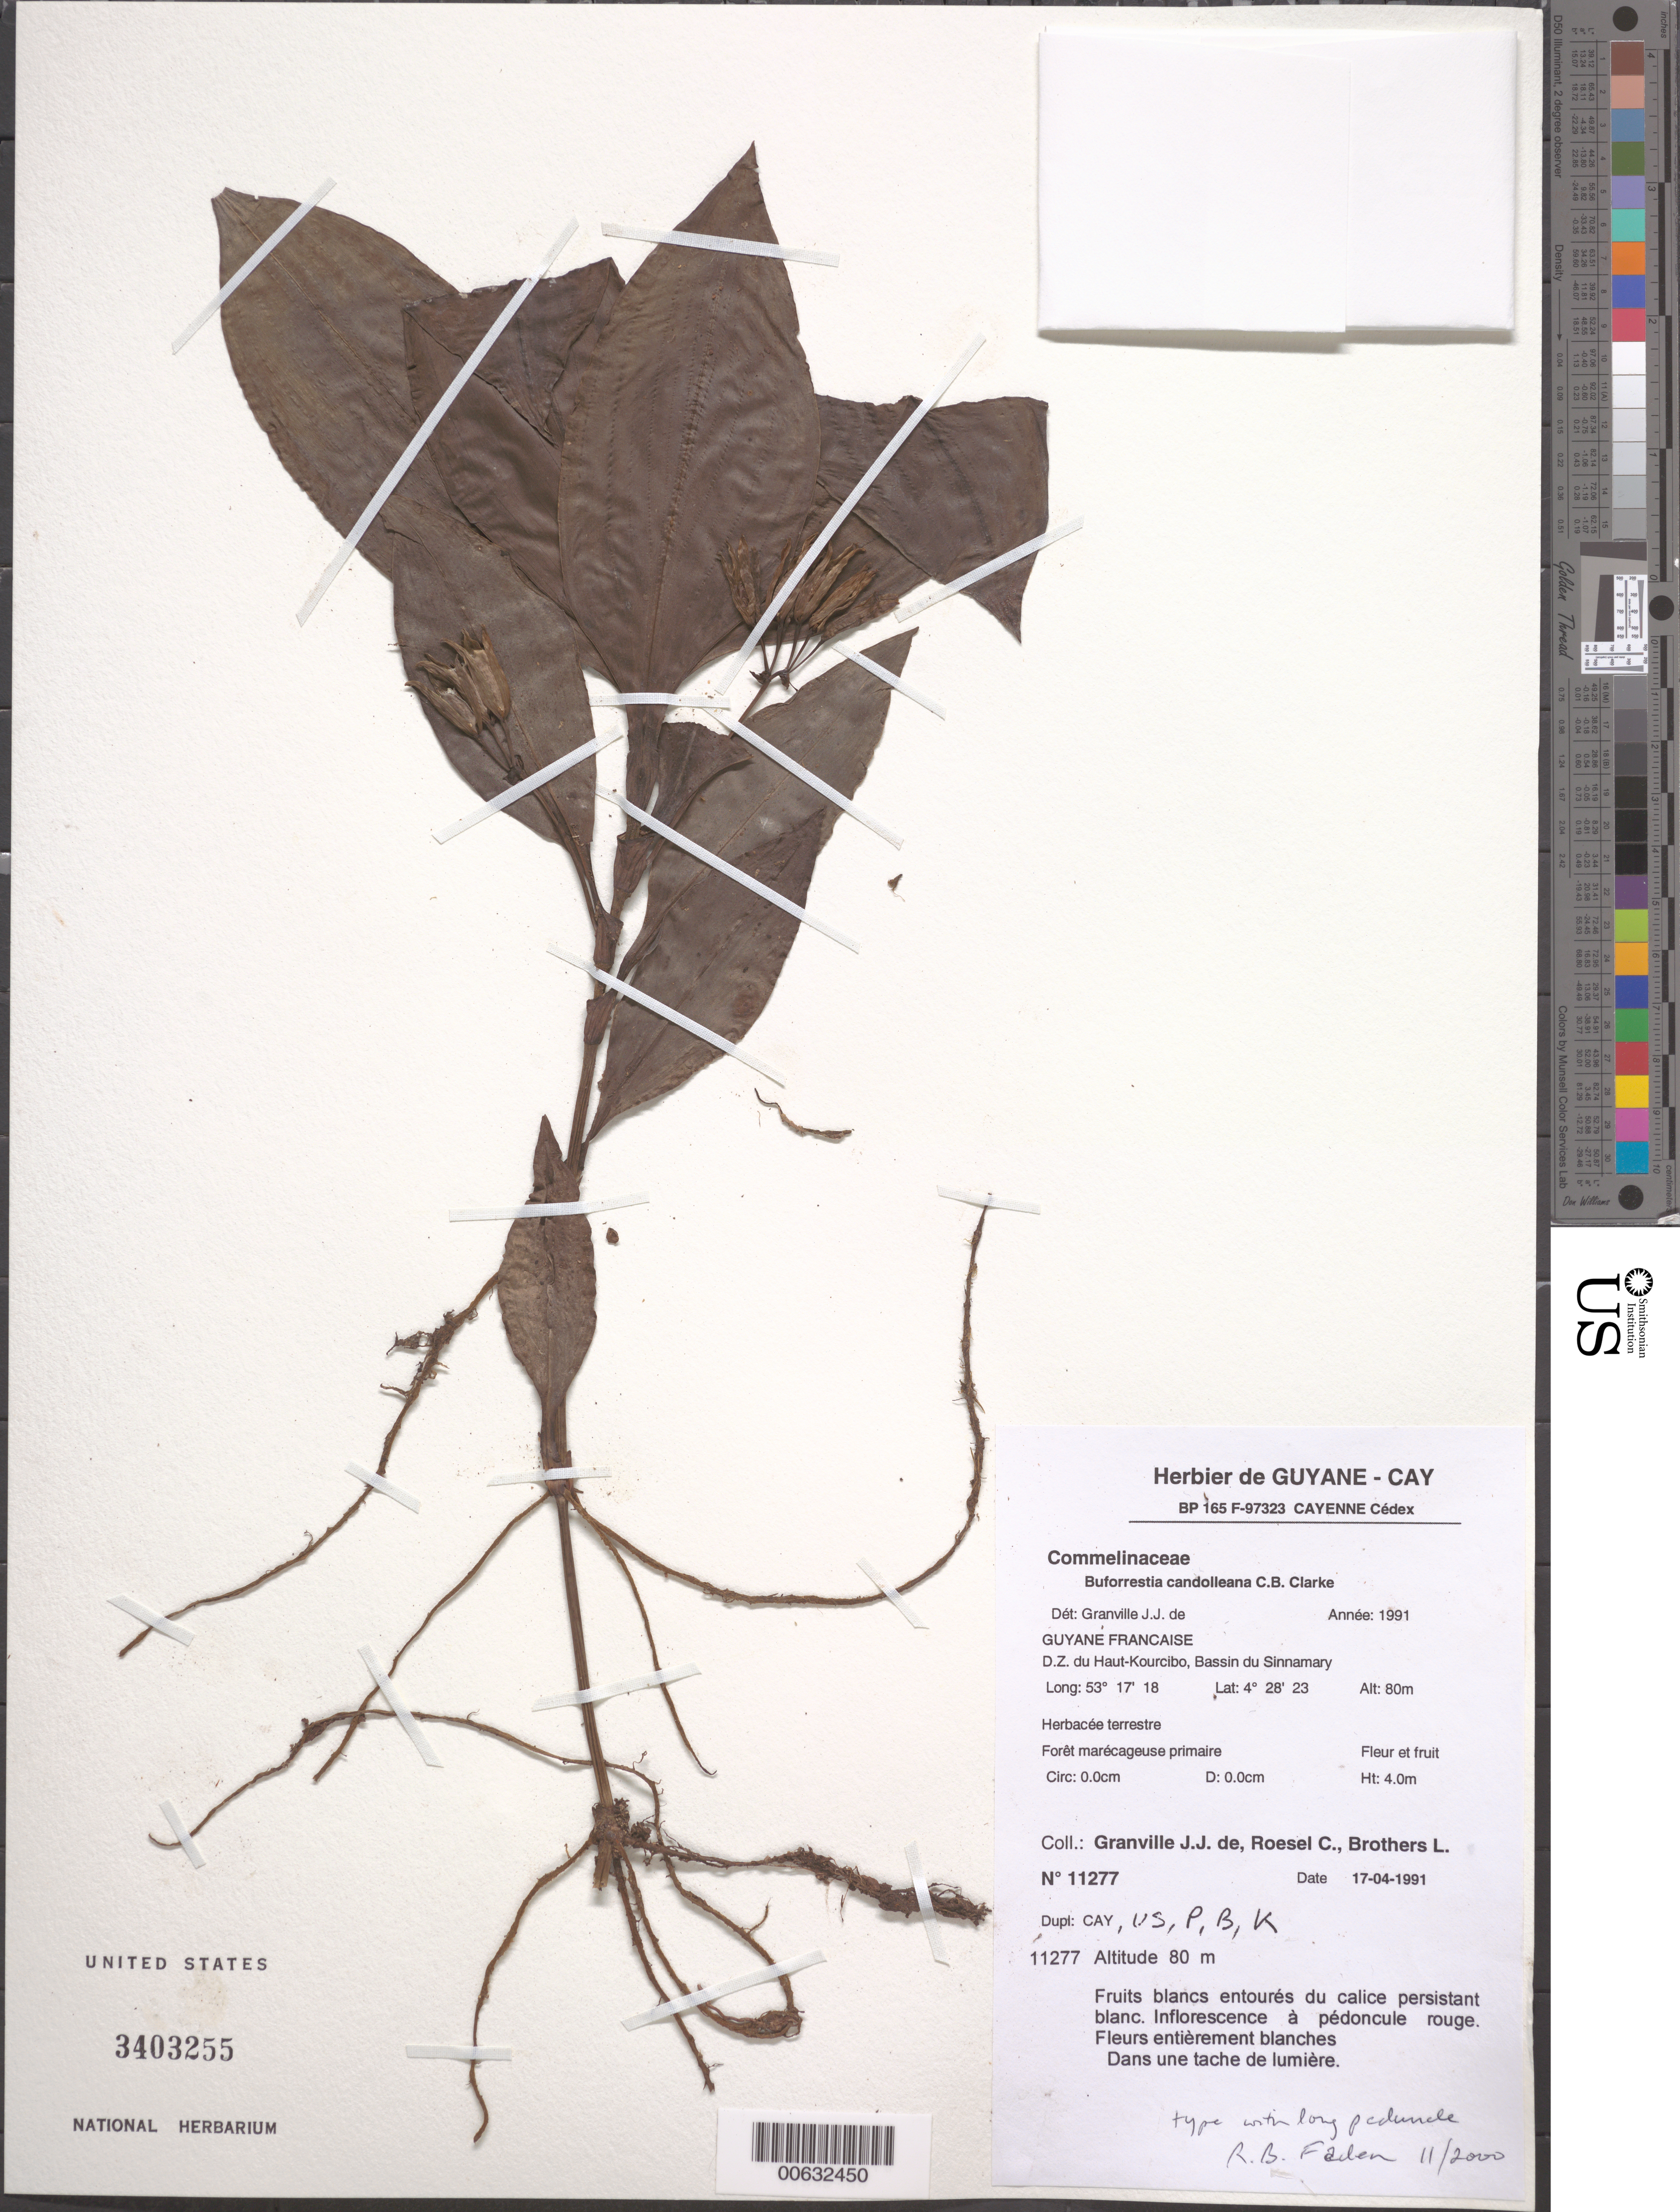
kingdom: Plantae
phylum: Tracheophyta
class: Liliopsida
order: Commelinales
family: Commelinaceae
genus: Buforrestia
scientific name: Buforrestia candolleana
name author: C.B. Clarke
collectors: J.-J. de Granville, C. S. Roesel & L. E. Brothers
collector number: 11277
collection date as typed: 17 Apr 1991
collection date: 1991-04-17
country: French Guiana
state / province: Cayenne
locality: D.z. du haut-kourcibo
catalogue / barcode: US 3403255